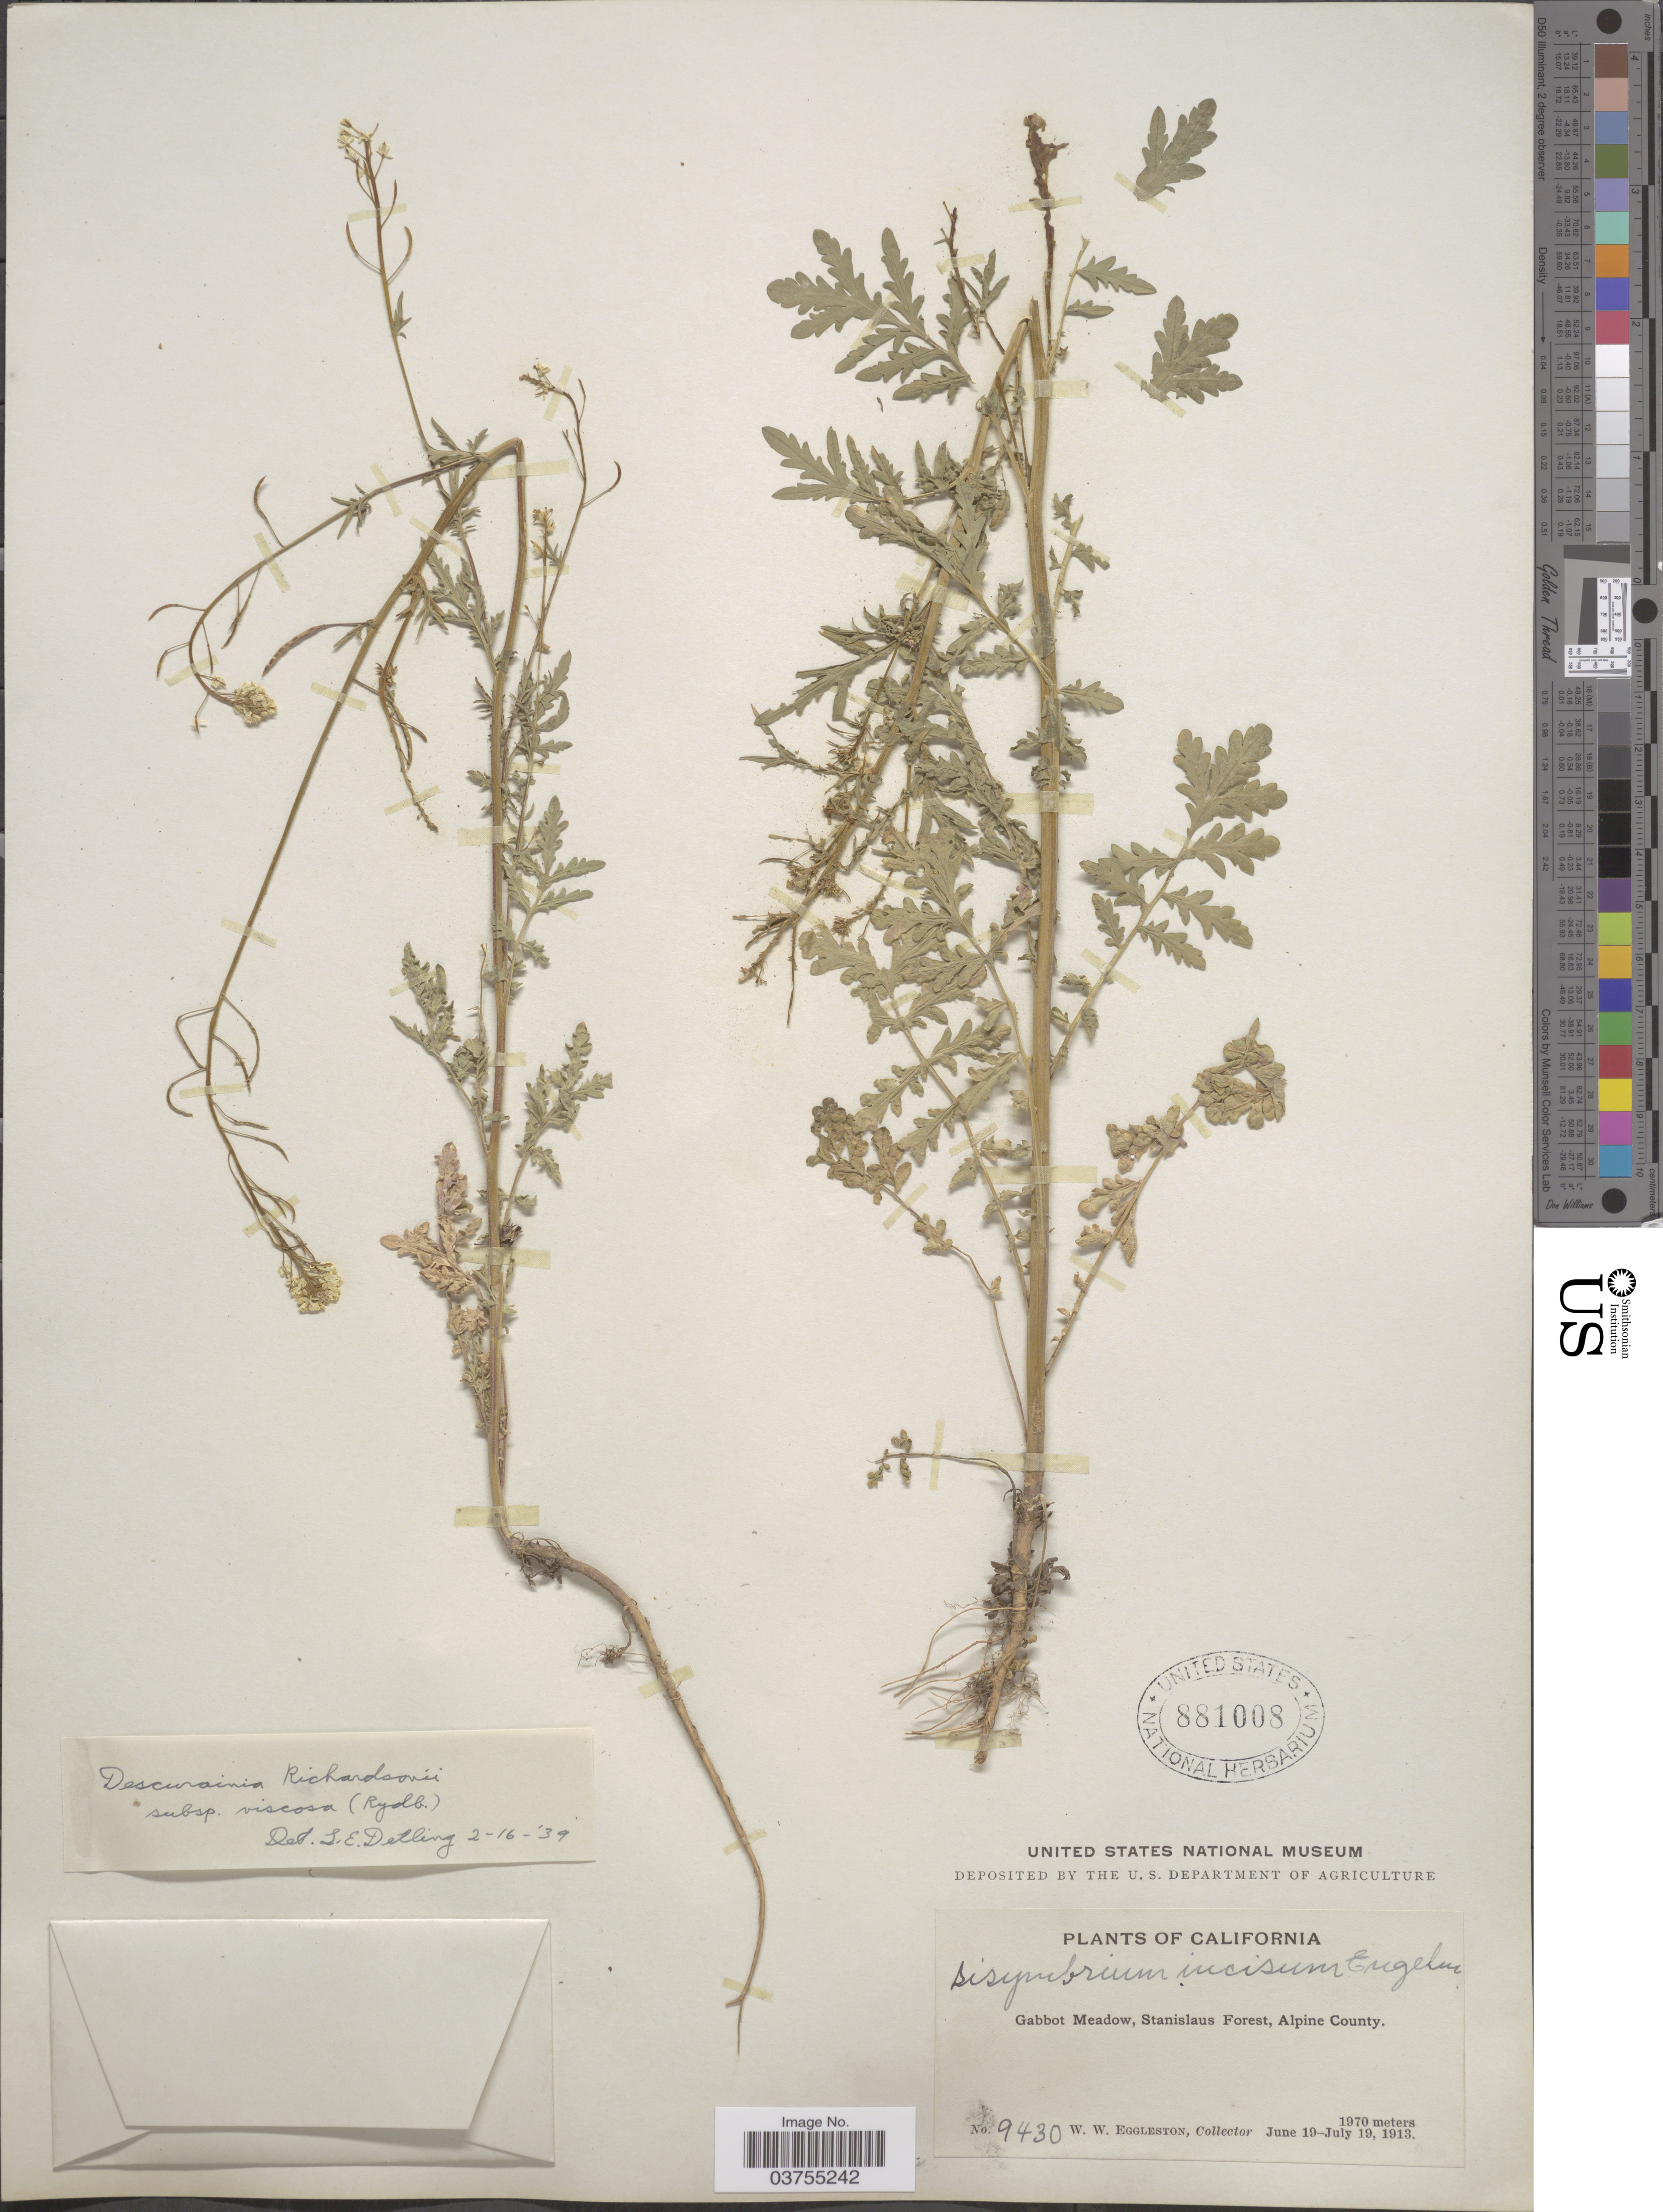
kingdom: Plantae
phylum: Tracheophyta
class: Magnoliopsida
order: Brassicales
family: Brassicaceae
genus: Descurainia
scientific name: Descurainia richardsonii subsp. viscosa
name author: (Rydb.) Detling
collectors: W. W. Eggleston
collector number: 9430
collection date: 1913-06-19/1913-07-19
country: United States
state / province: California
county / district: Alpine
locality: Gabbot Meadow, Stanislaus Forest, Alpine County.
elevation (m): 1970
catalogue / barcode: US 881008